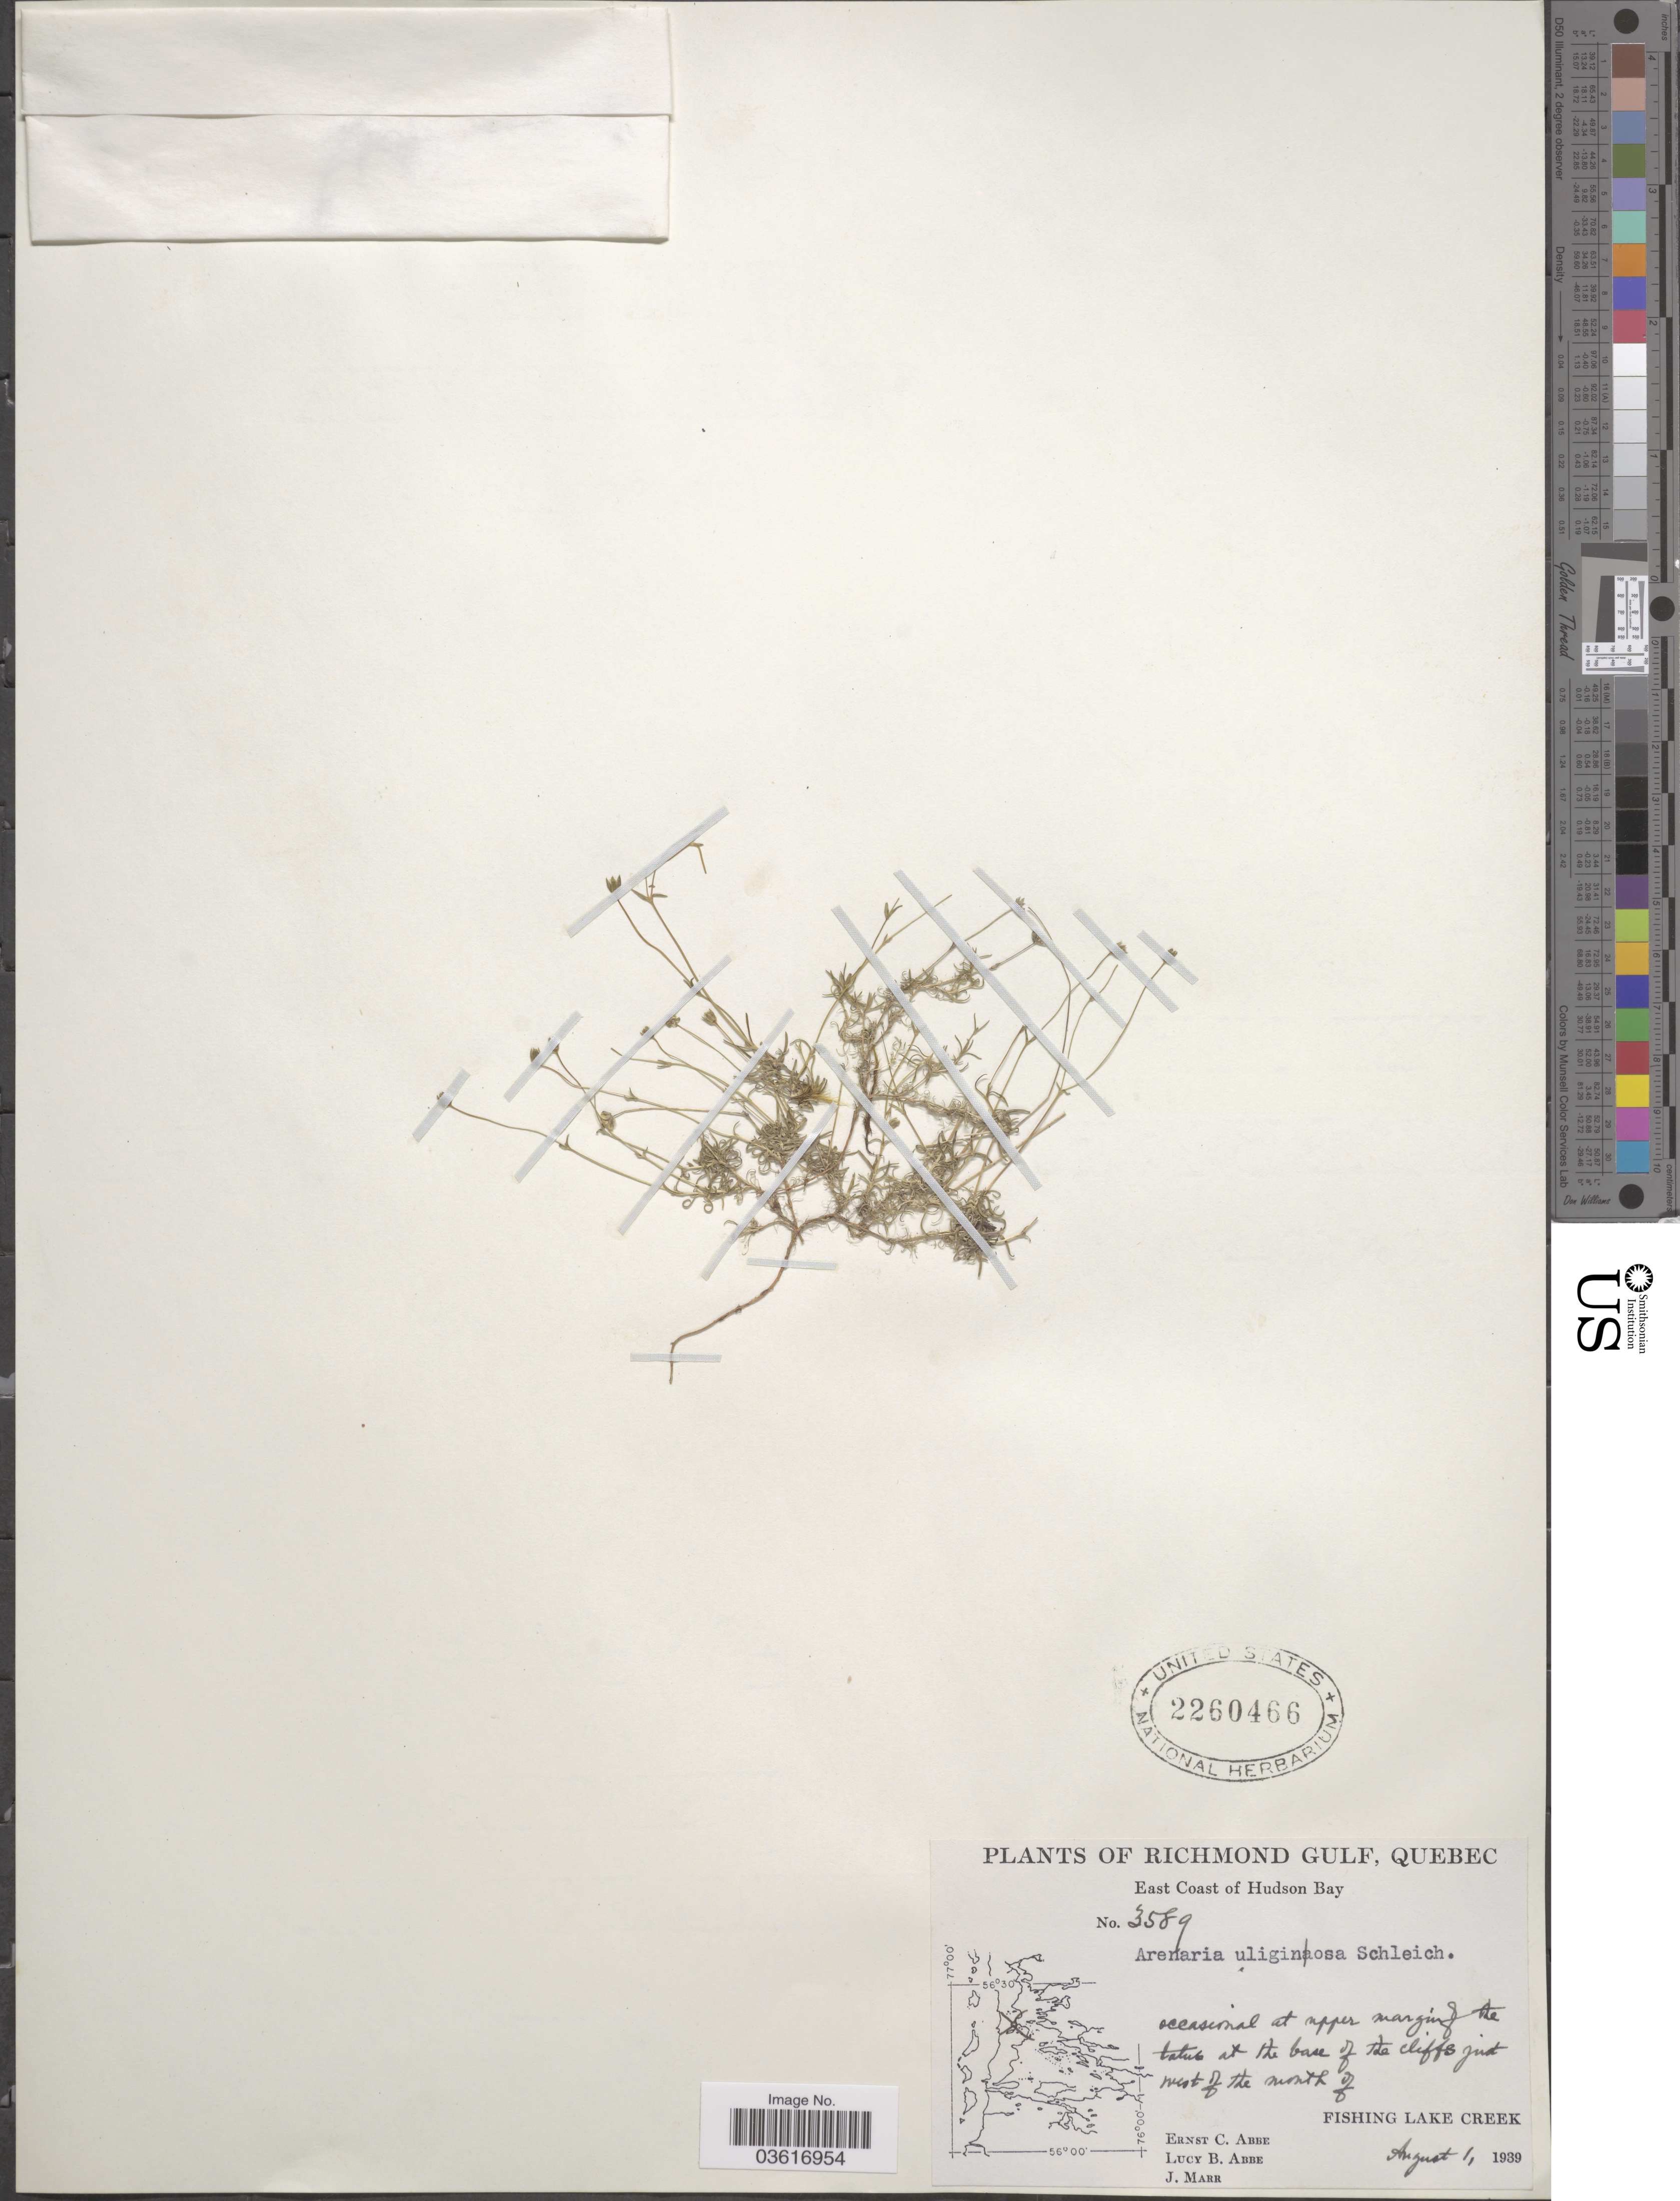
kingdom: Plantae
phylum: Tracheophyta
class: Magnoliopsida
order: Caryophyllales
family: Caryophyllaceae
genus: Minuartia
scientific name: Minuartia stricta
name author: (Sw.) Hiern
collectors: E. C. Abbe, L. B. Abbe & J. Marr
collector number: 3589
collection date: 1939-08-01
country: Canada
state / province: Quebec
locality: Richmond Gulf, East Coast of Hudson Bay. At the base of the cliffs just west of the mouth of Fishing Lake Creek.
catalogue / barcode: US 2260466